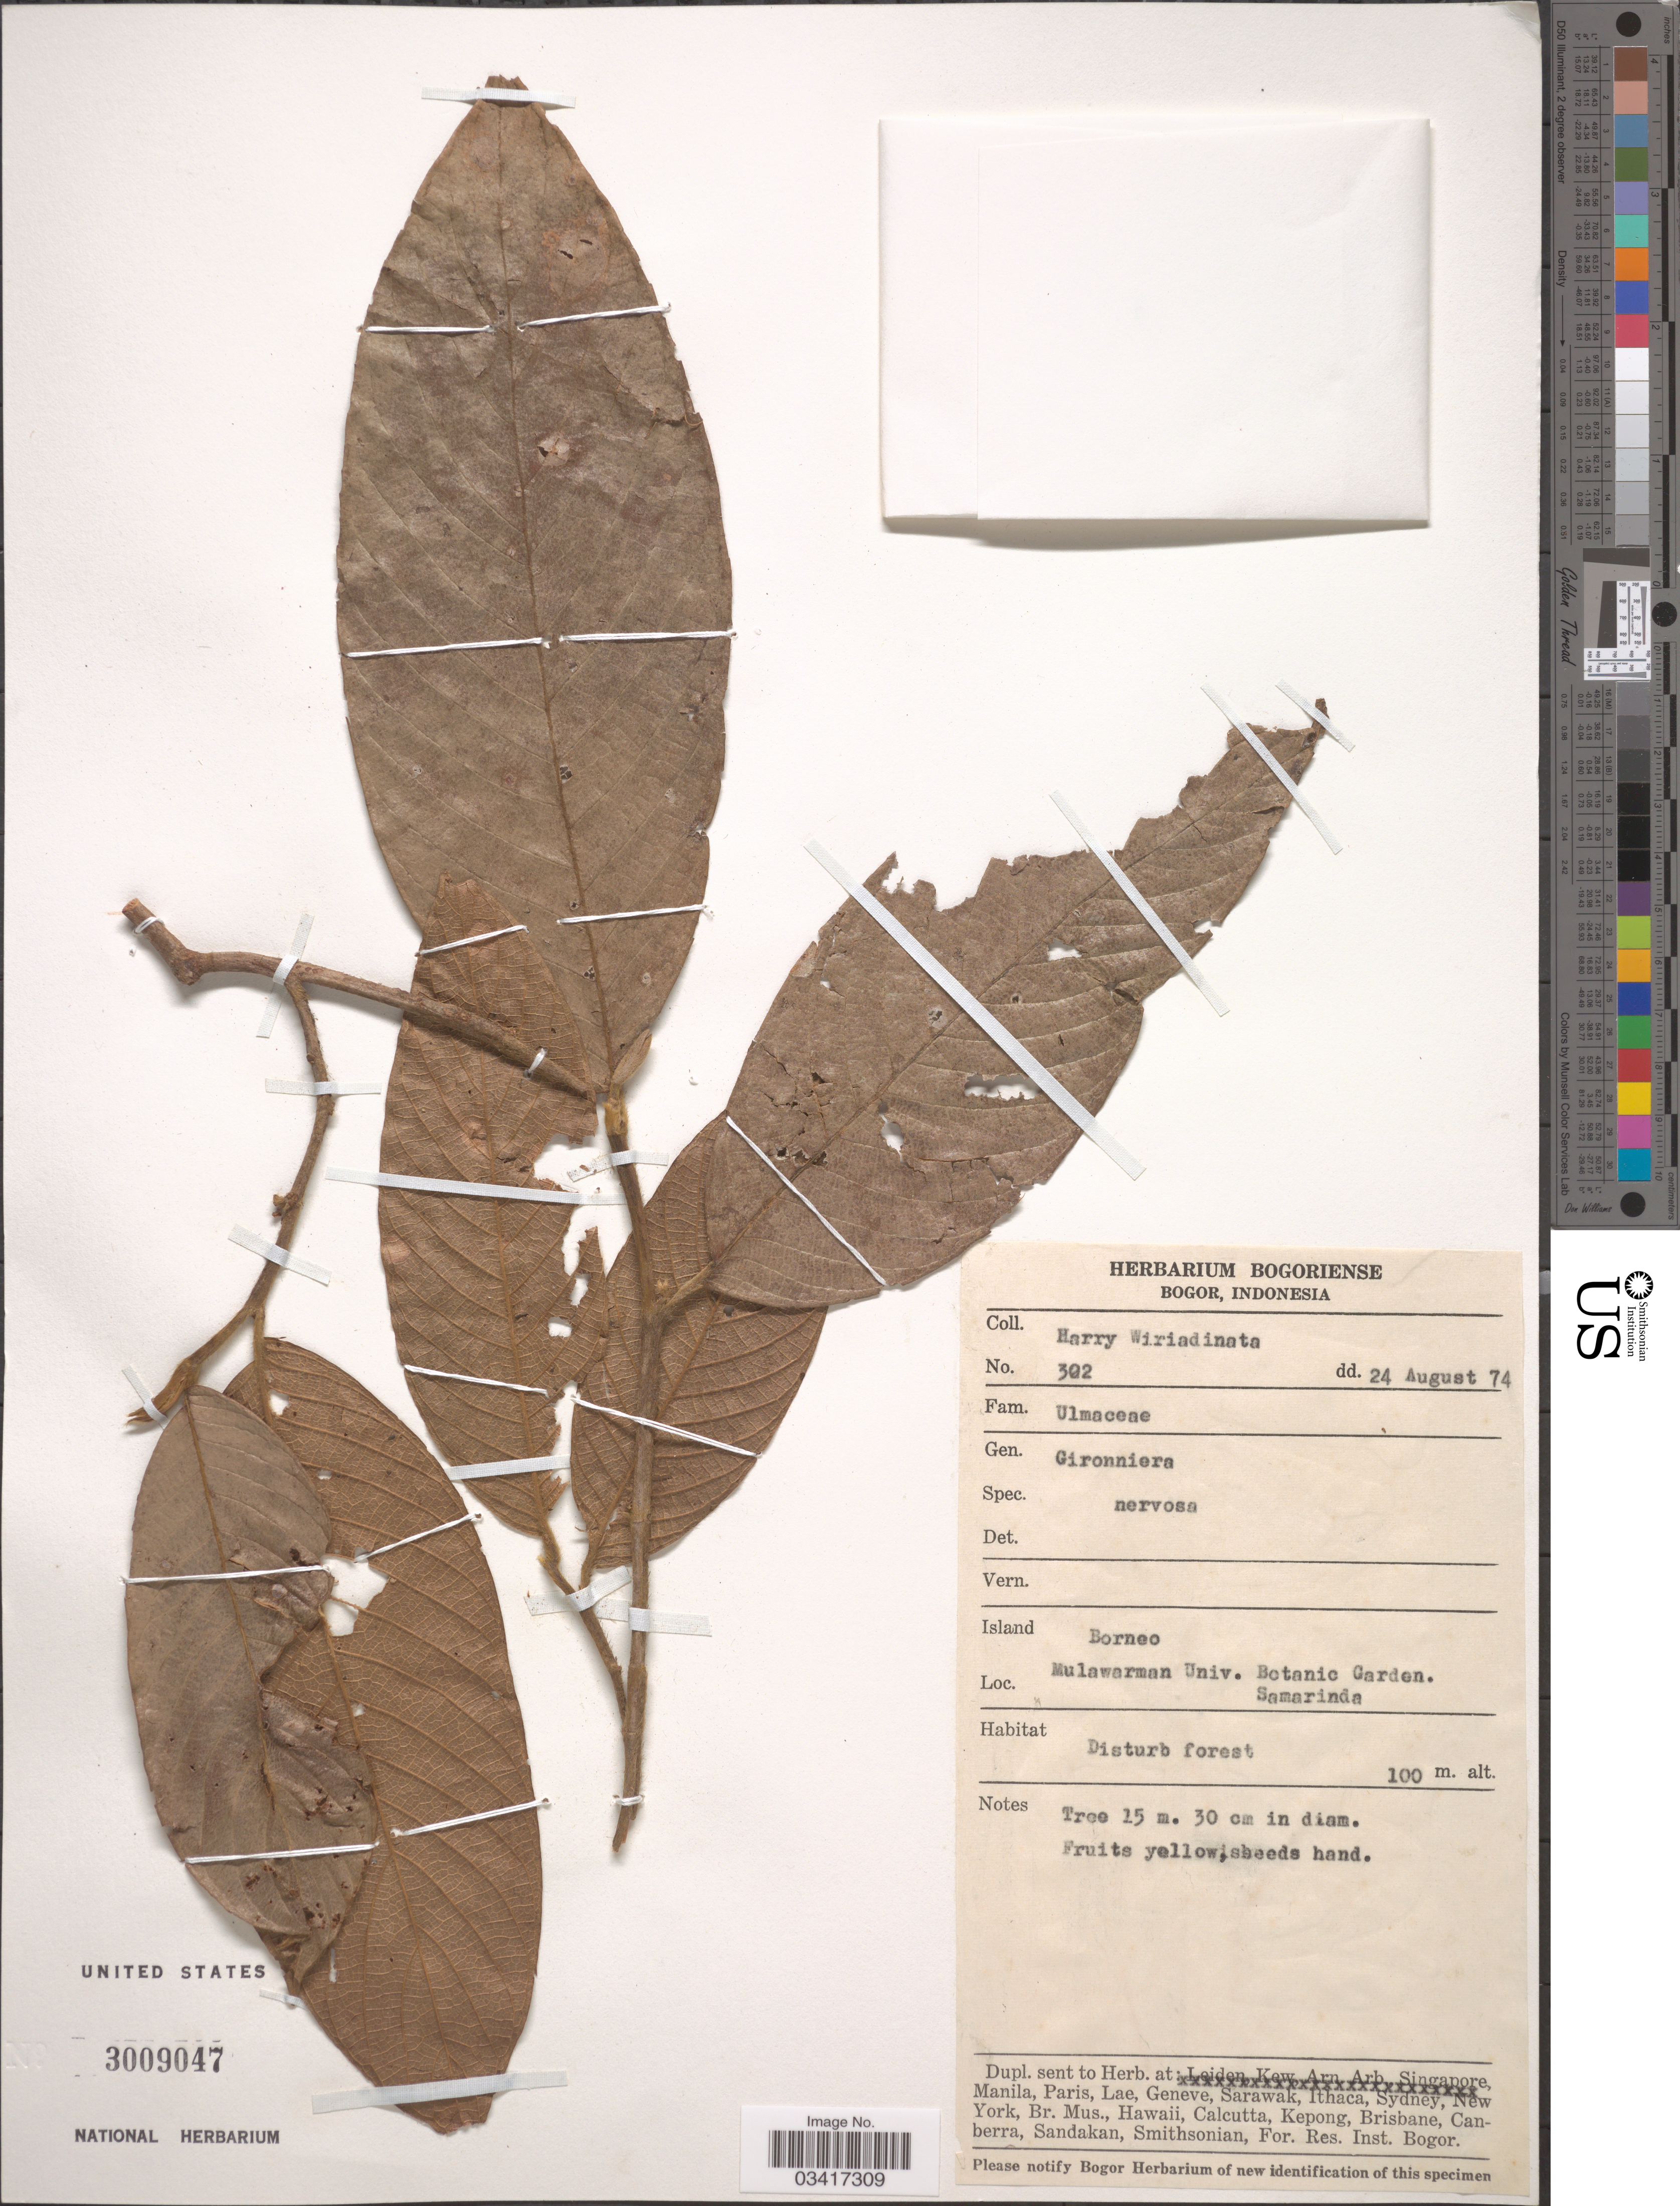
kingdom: Plantae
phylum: Tracheophyta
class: Magnoliopsida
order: Rosales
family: Cannabaceae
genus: Gironniera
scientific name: Gironniera nervosa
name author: Planch.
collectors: H. Wiriadinata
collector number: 302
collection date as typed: Transcribed d/m/y: 24/8/74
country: Indonesia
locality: Island Borneo. Mulawarman Univ. Botanic Garden. Samarinda.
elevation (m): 100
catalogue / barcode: US 3009047